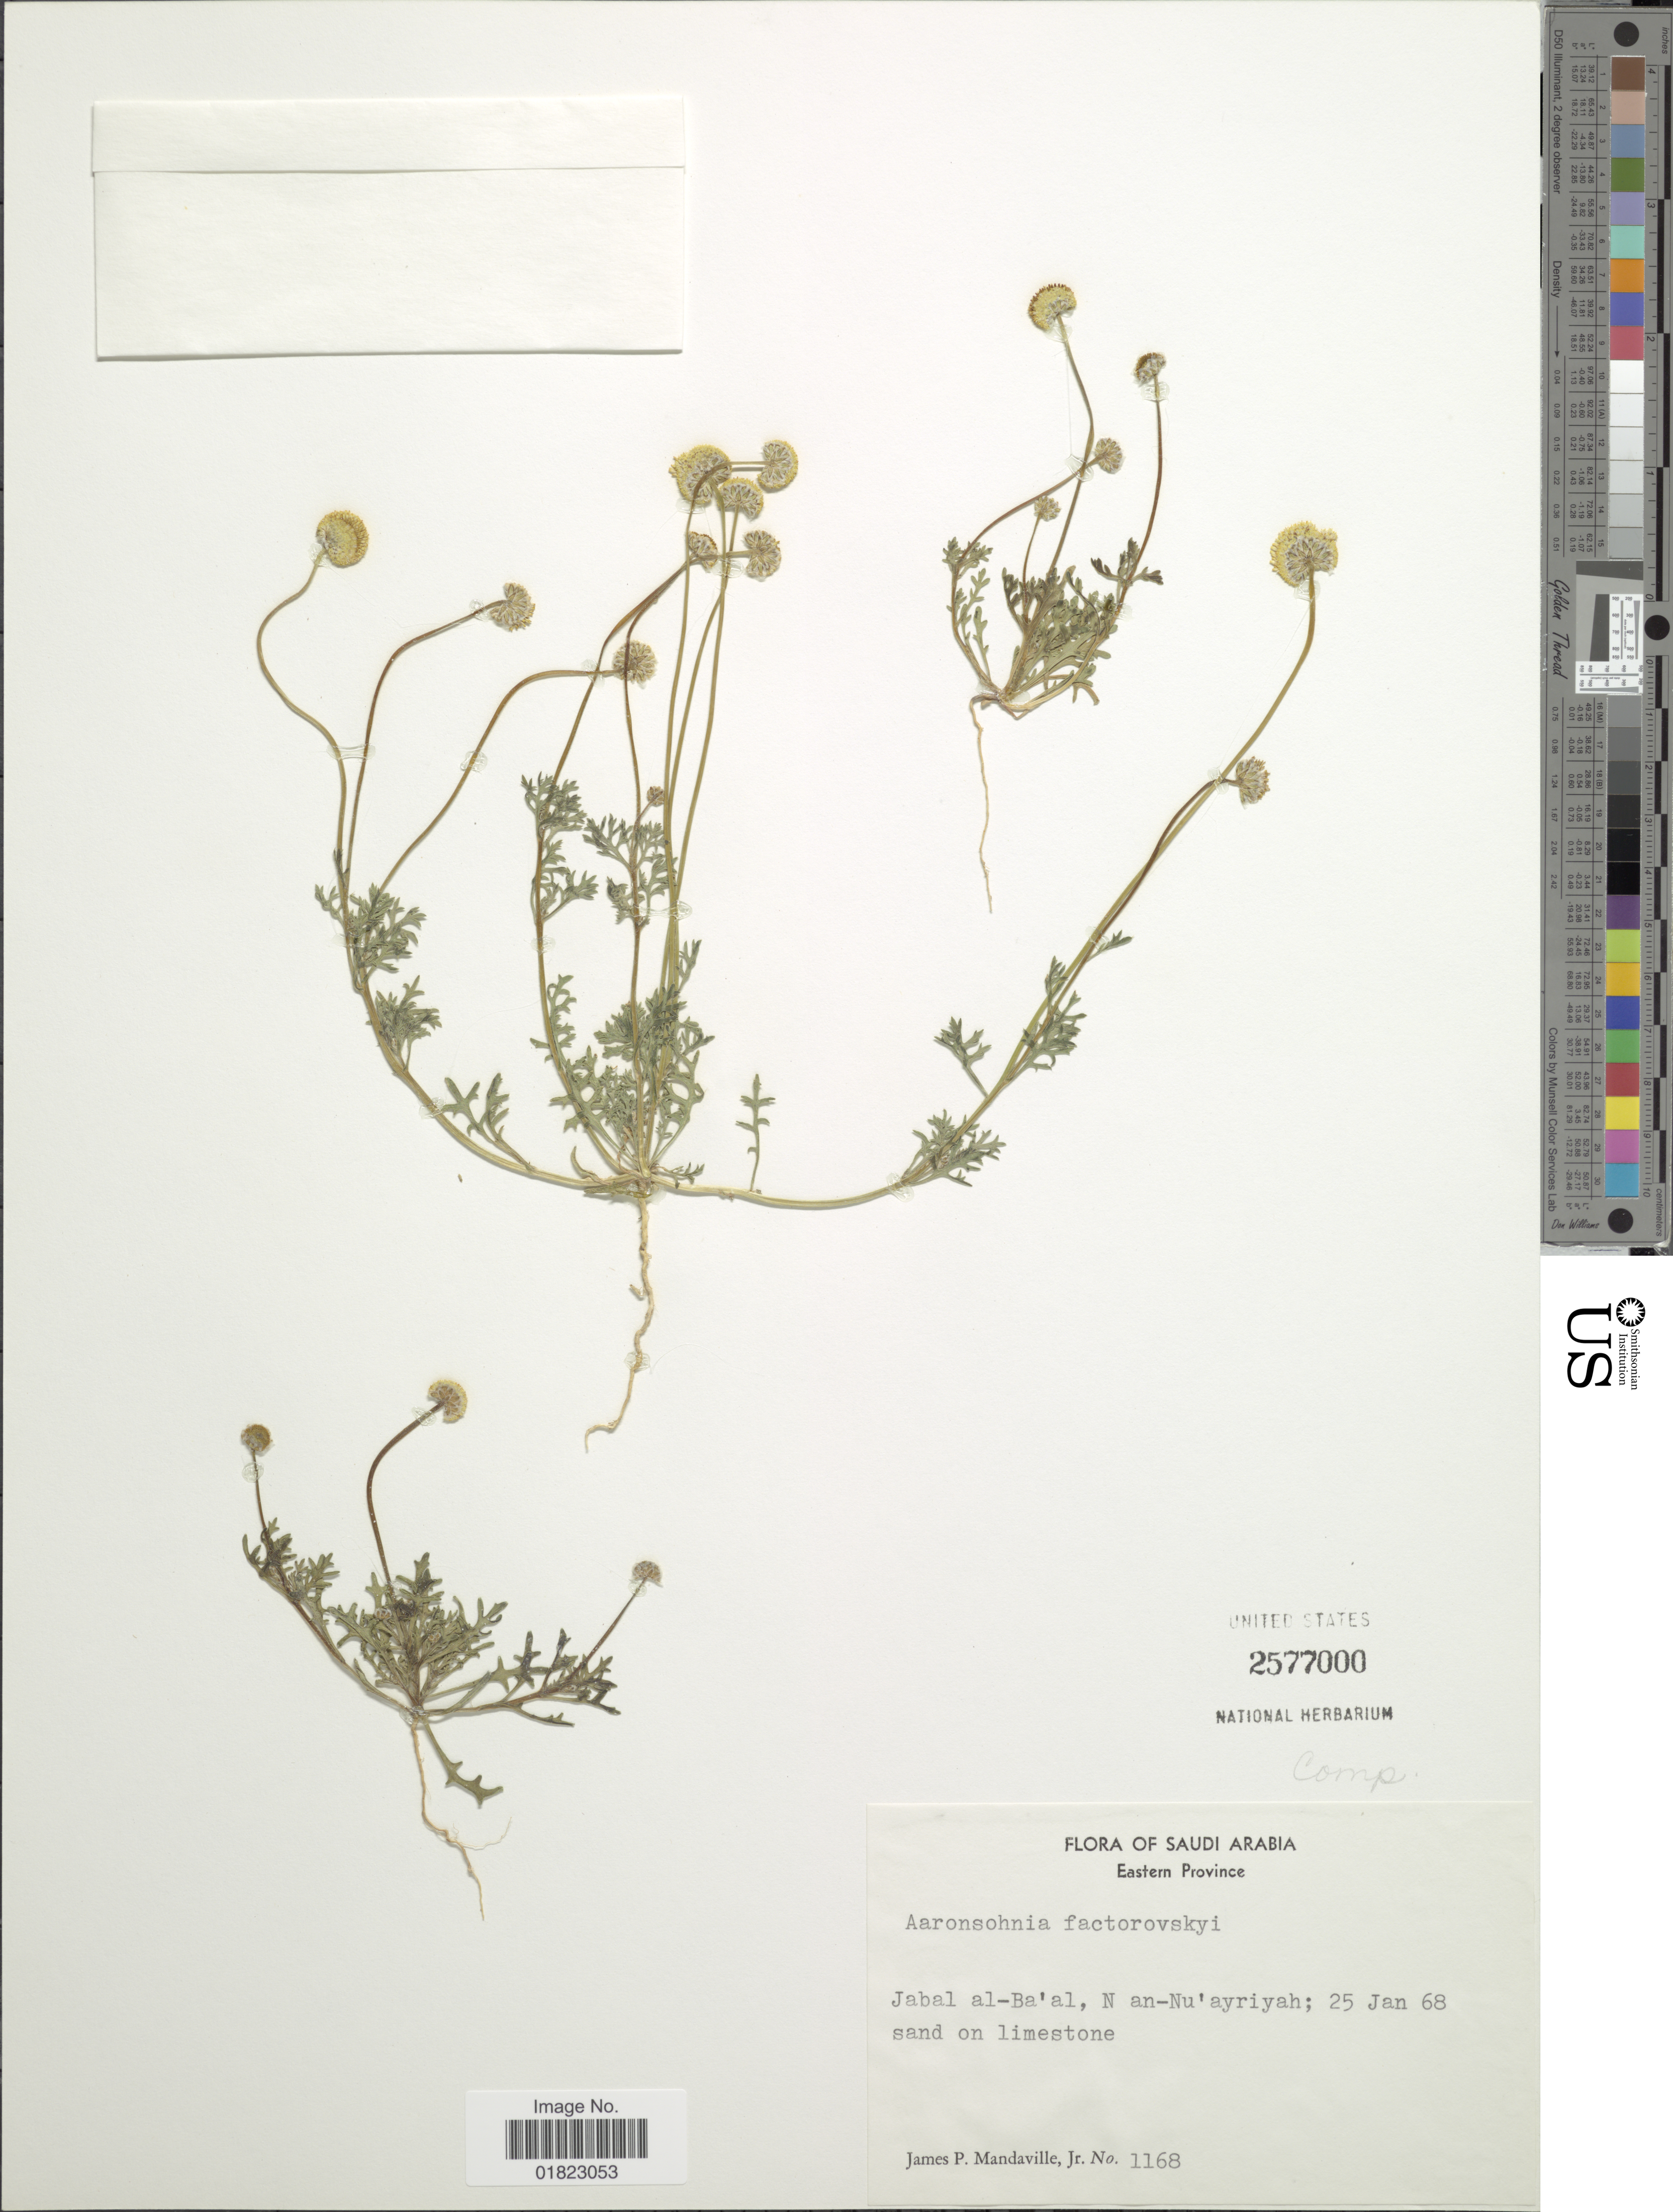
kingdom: Plantae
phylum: Tracheophyta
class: Magnoliopsida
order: Asterales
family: Asteraceae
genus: Aaronsohnia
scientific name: Aaronsohnia factorovskyi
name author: Warb. & Eig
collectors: J. Mandaville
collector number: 1168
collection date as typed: Transcribed d/m/y: 25/1/68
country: Saudi Arabia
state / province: Ash Sharqiyah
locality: Saudi Province, Eastern Province, Jabal al-Ba'al, N an-Nu' ayriyah.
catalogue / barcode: US 2577000